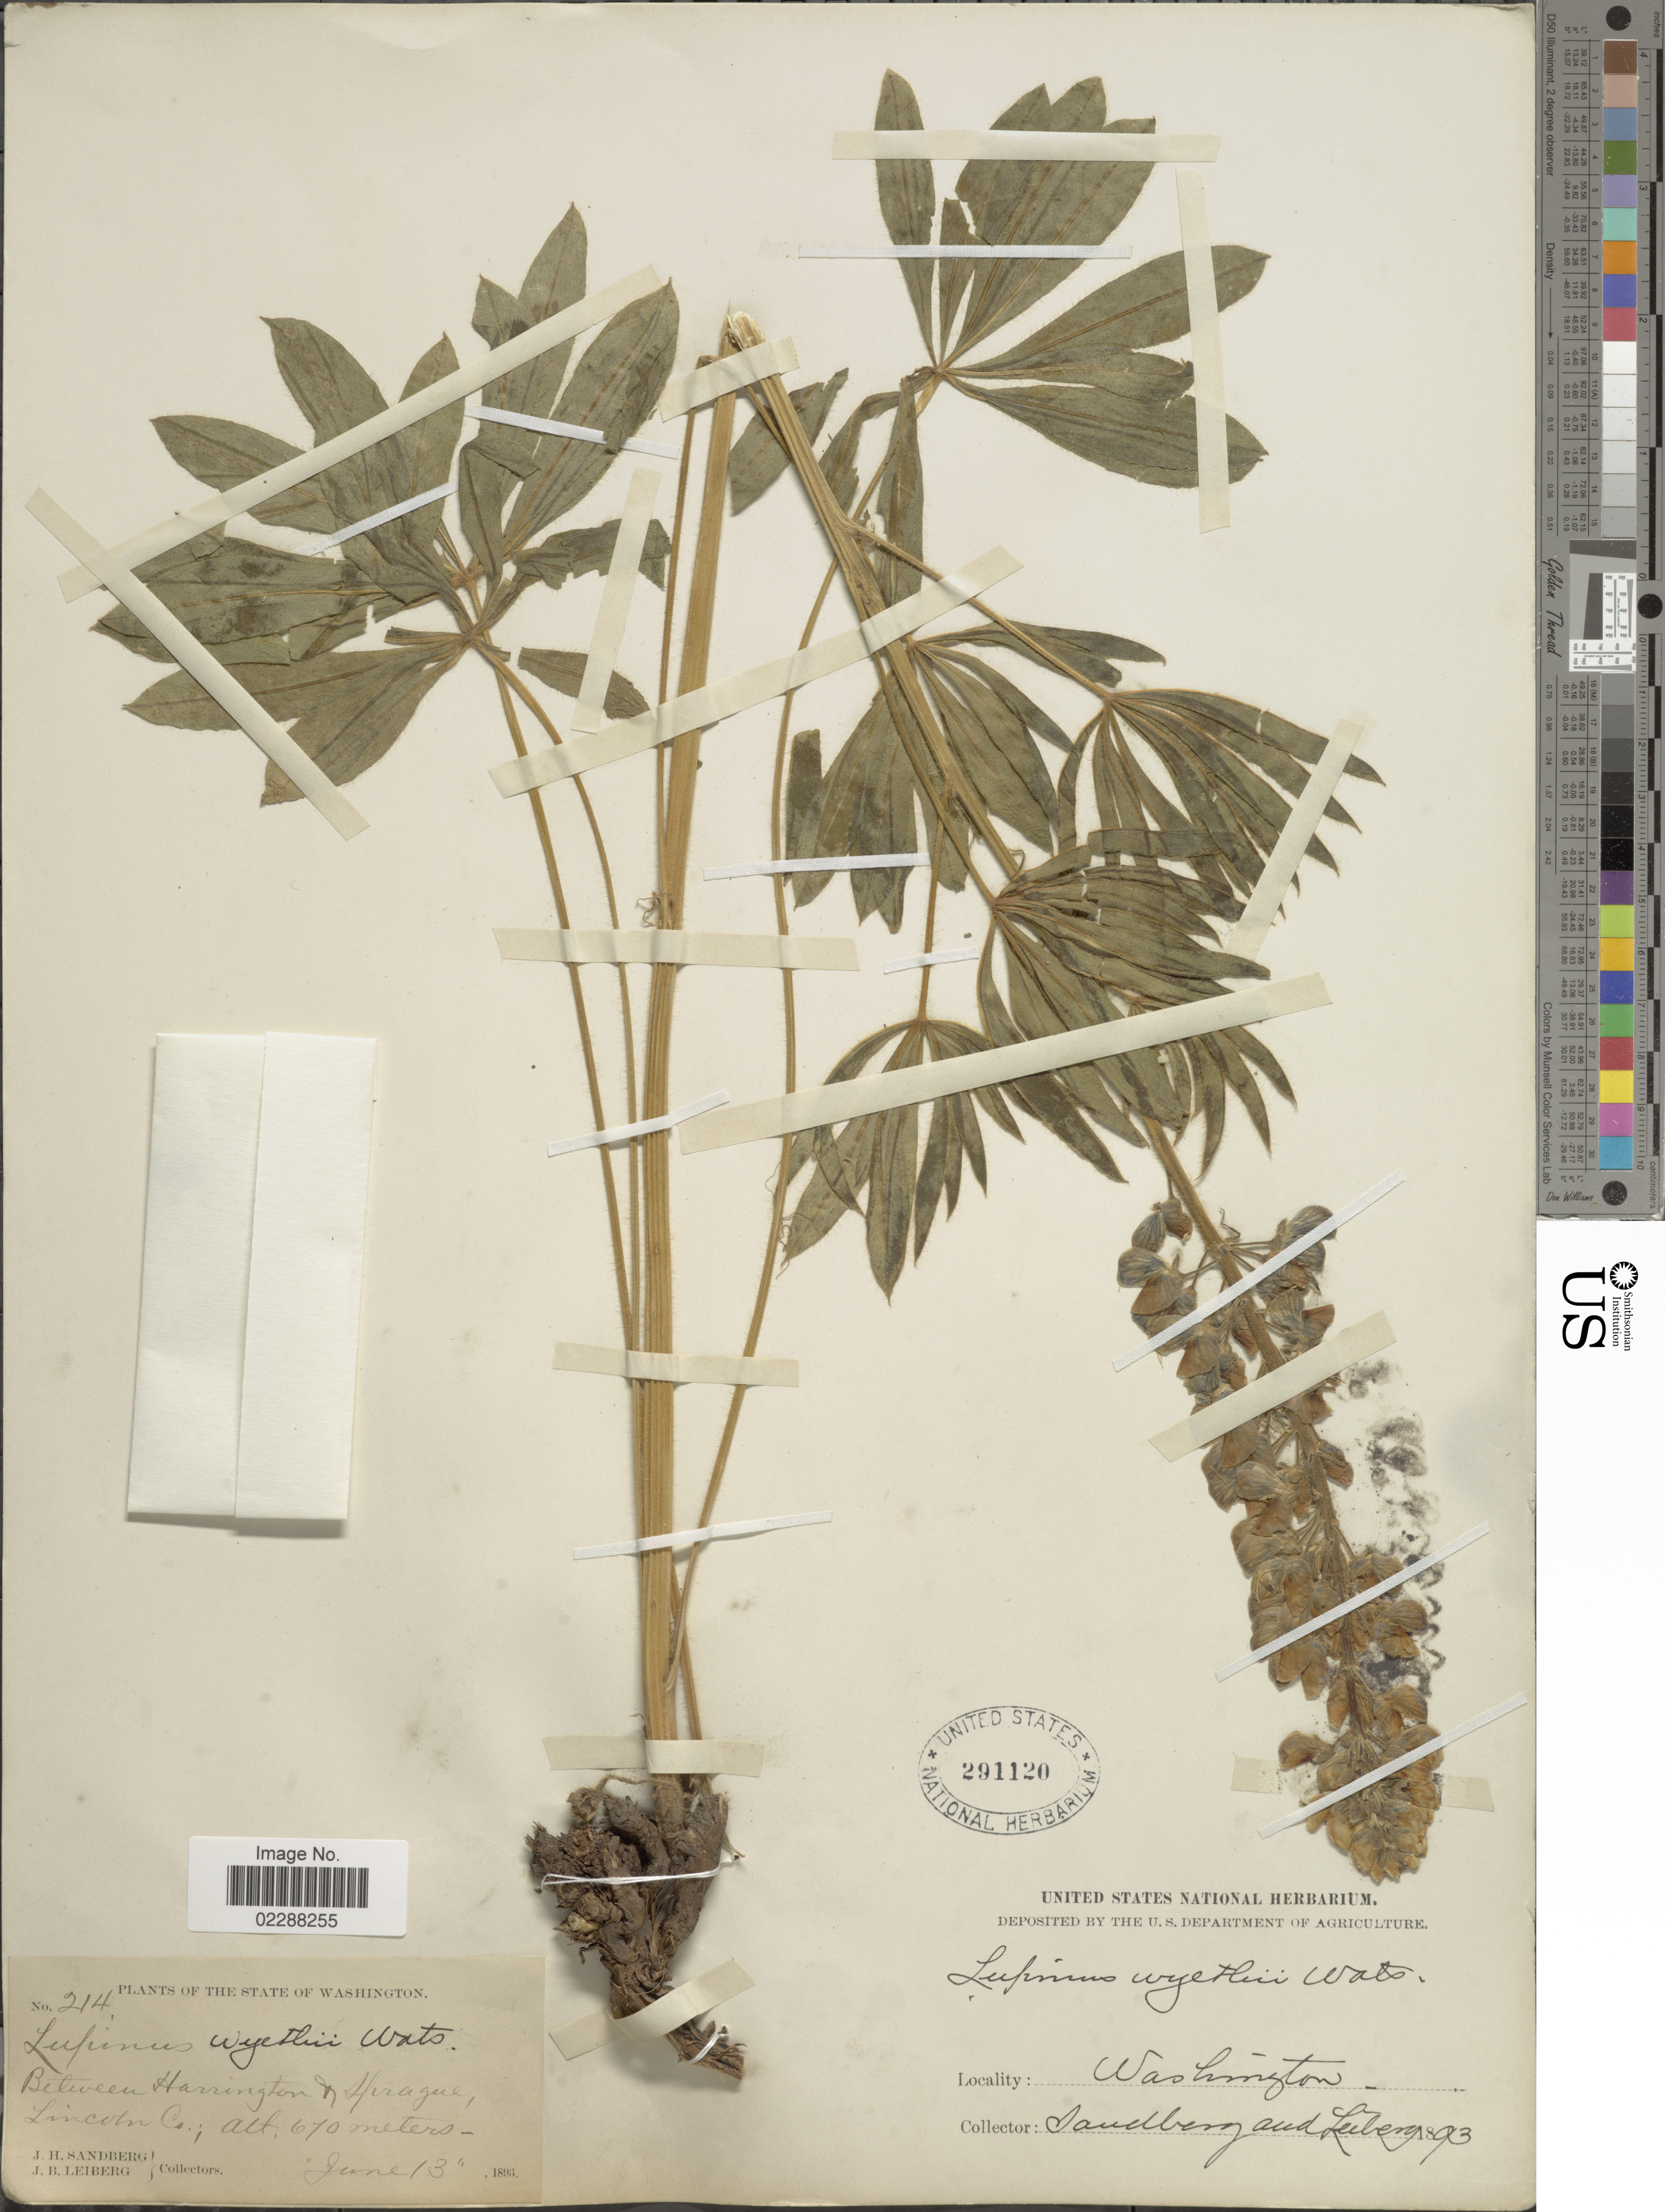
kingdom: Plantae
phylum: Tracheophyta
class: Magnoliopsida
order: Fabales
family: Fabaceae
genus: Lupinus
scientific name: Lupinus wyethii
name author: S. Watson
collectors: J. H. Sandberg & J. B. Leiberg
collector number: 214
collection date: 1893-06-13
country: United States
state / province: Washington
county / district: Lincoln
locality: Between Harrington & Herague, Lincoln Co.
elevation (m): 670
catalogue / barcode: US 291120